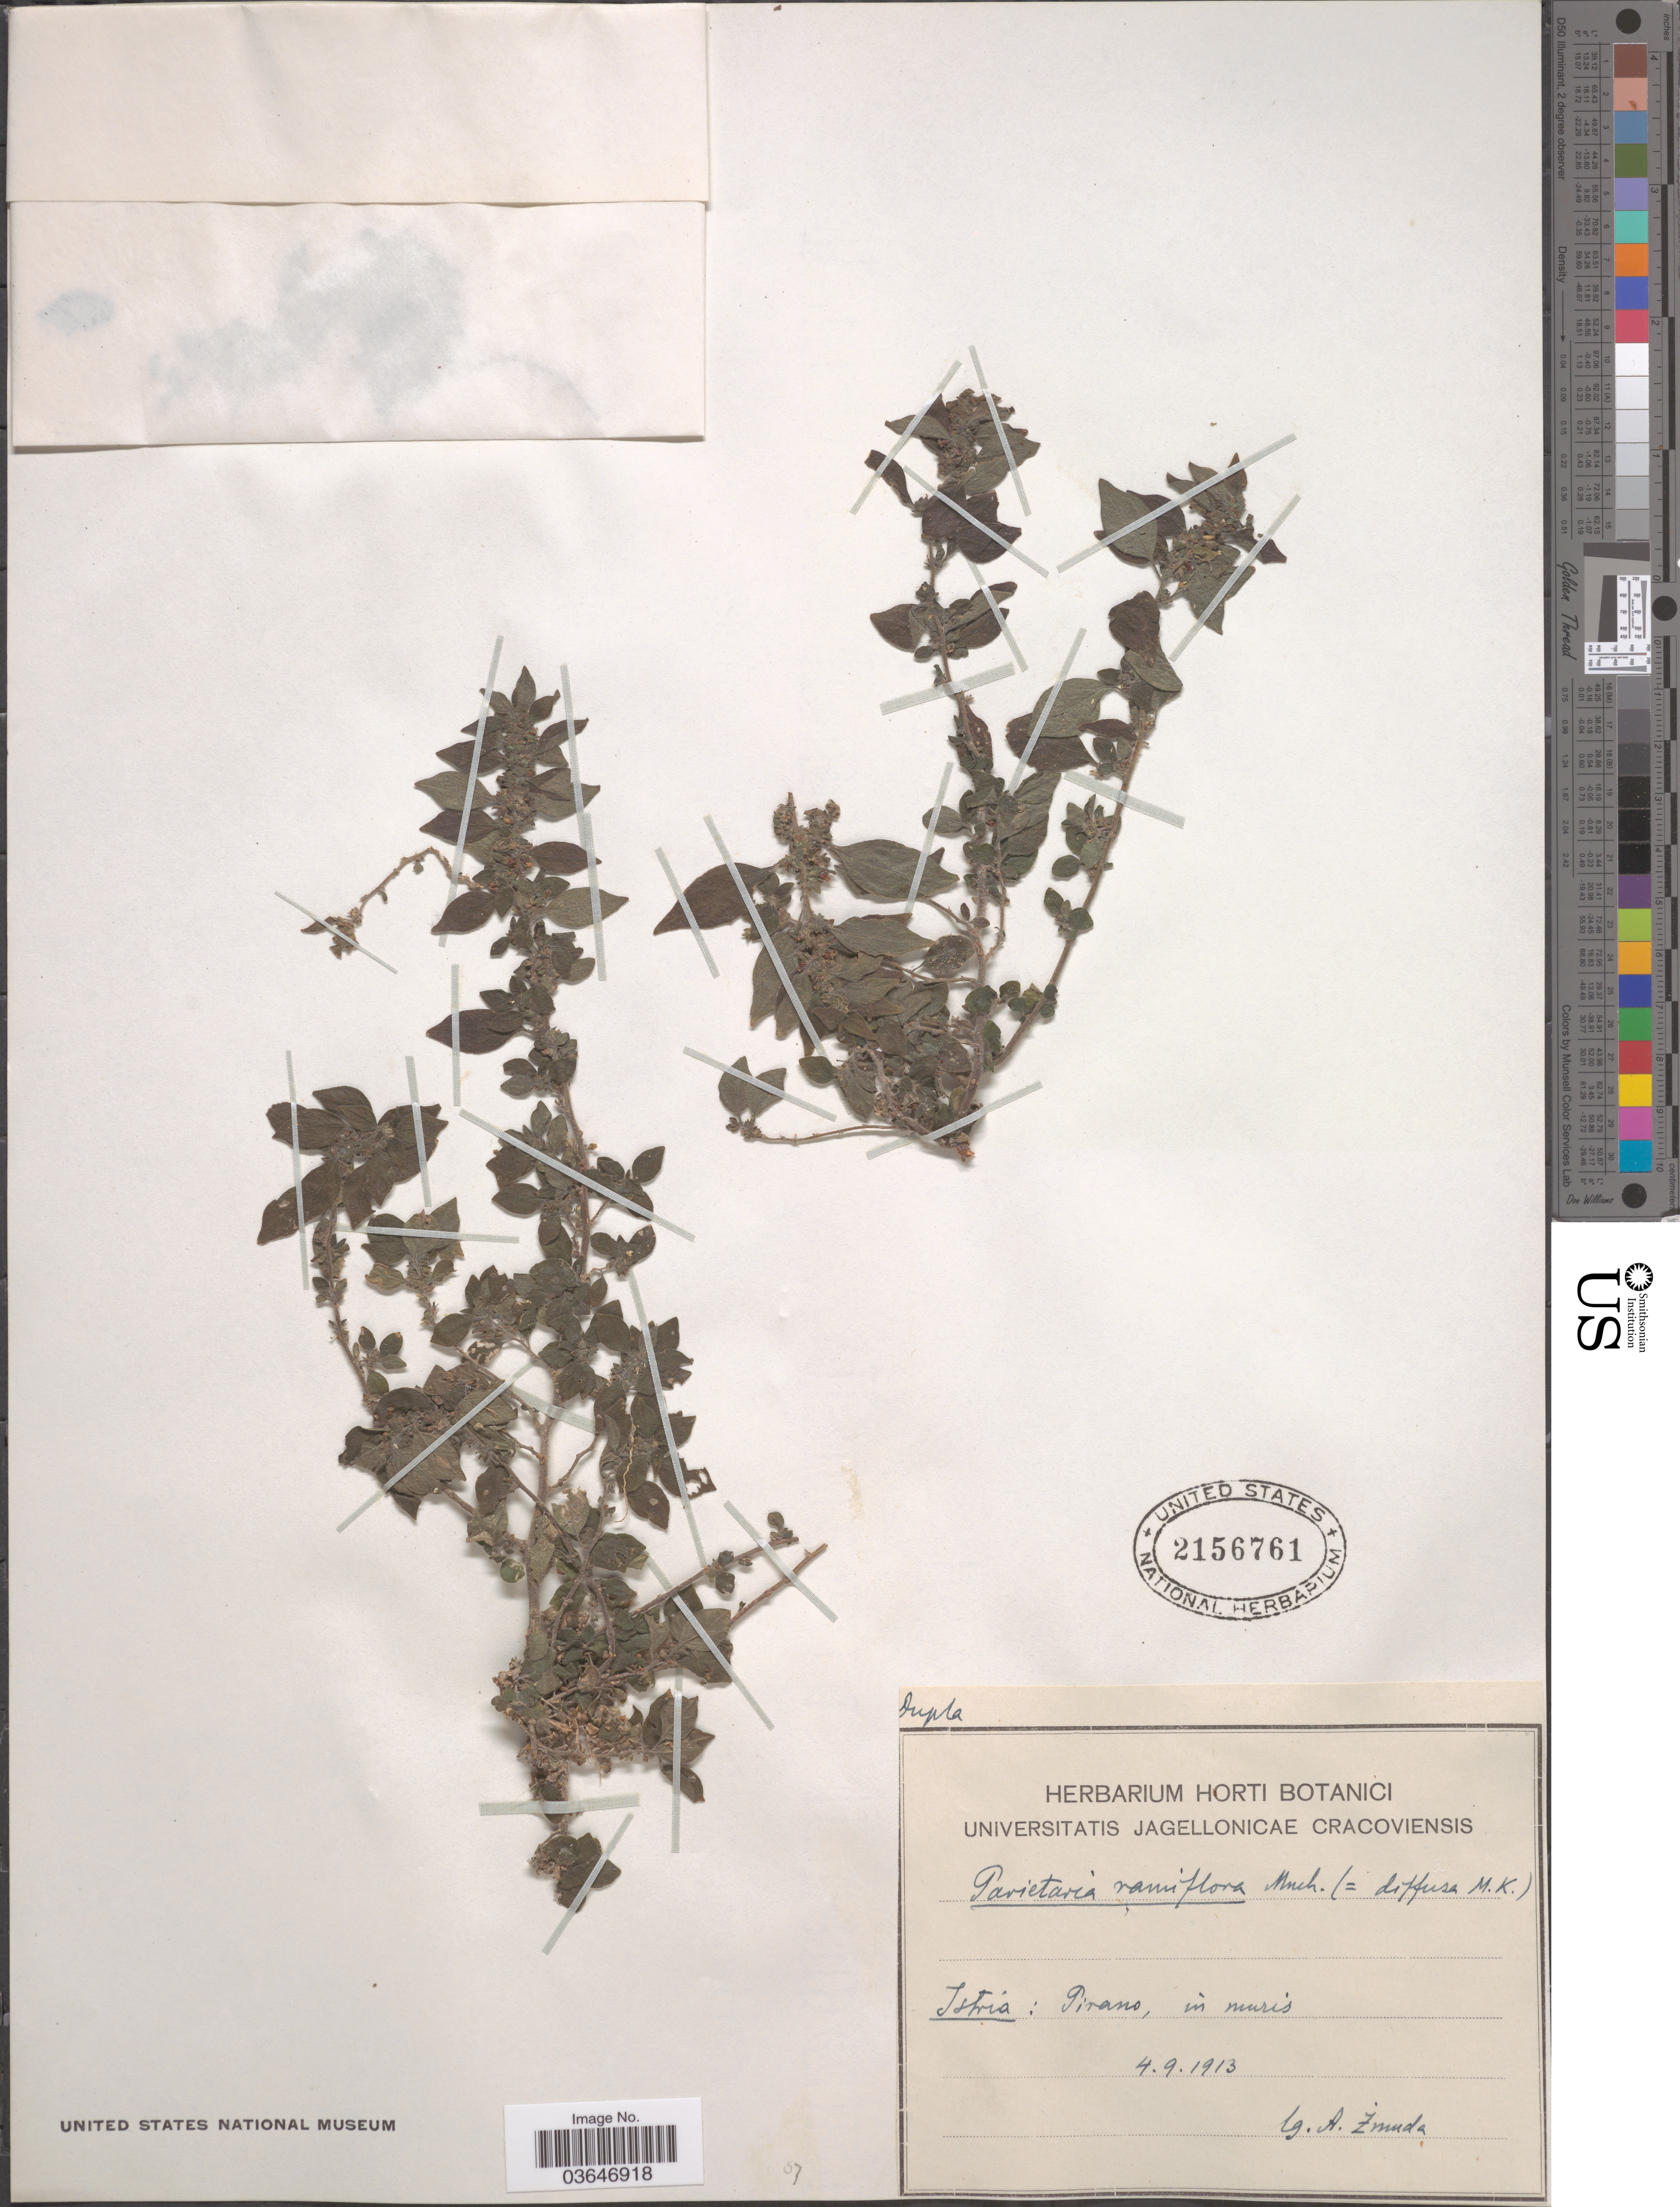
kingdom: Plantae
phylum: Tracheophyta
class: Magnoliopsida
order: Rosales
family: Urticaceae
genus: Parietaria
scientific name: Parietaria ramiflora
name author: Moench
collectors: A. Zmuda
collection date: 1913-09-04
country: Croatia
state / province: Istria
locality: Pirano, in muris.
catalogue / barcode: US 2156761